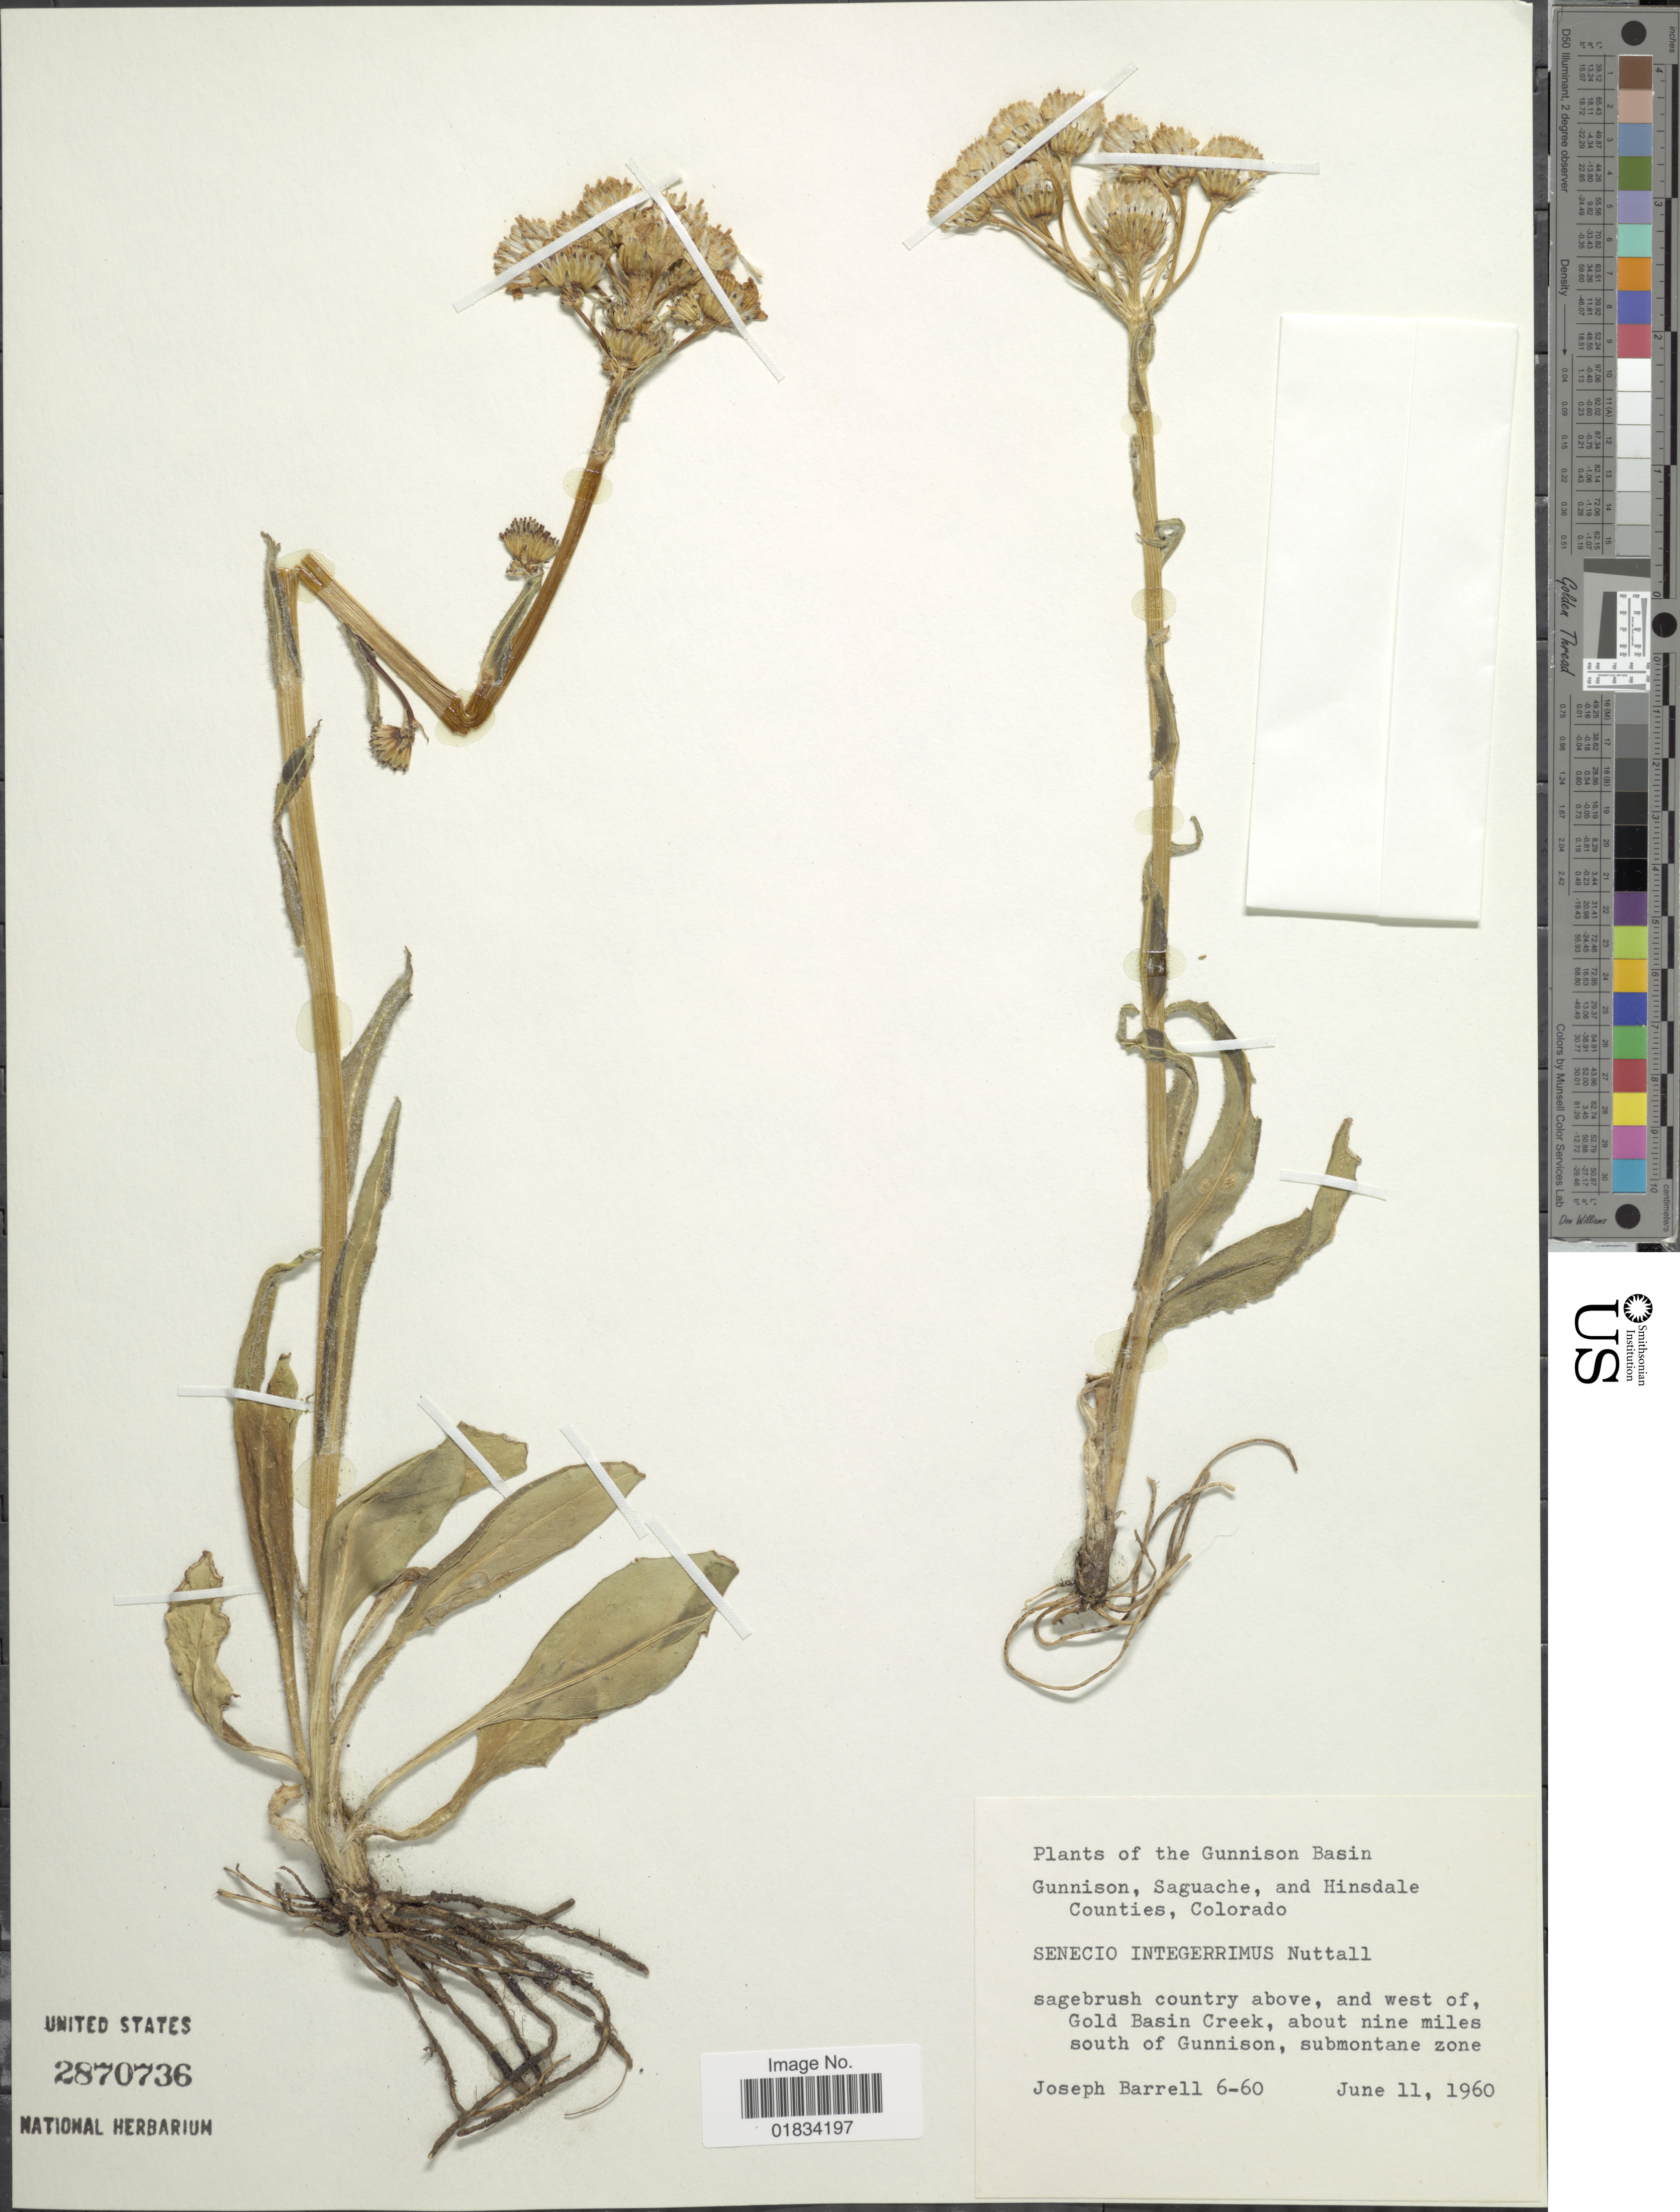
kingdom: Plantae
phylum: Tracheophyta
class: Magnoliopsida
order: Asterales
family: Asteraceae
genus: Senecio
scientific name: Senecio integerrimus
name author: Nutt.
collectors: J. Barrell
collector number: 6-60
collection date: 1960-06-11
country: United States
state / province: Colorado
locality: Gunnison Basin, Gunnison, Saguache, and Hinsdale Counties, West of Gold Basin Creek, about nine miles south of Gunnison, submontane zone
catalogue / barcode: US 2870736